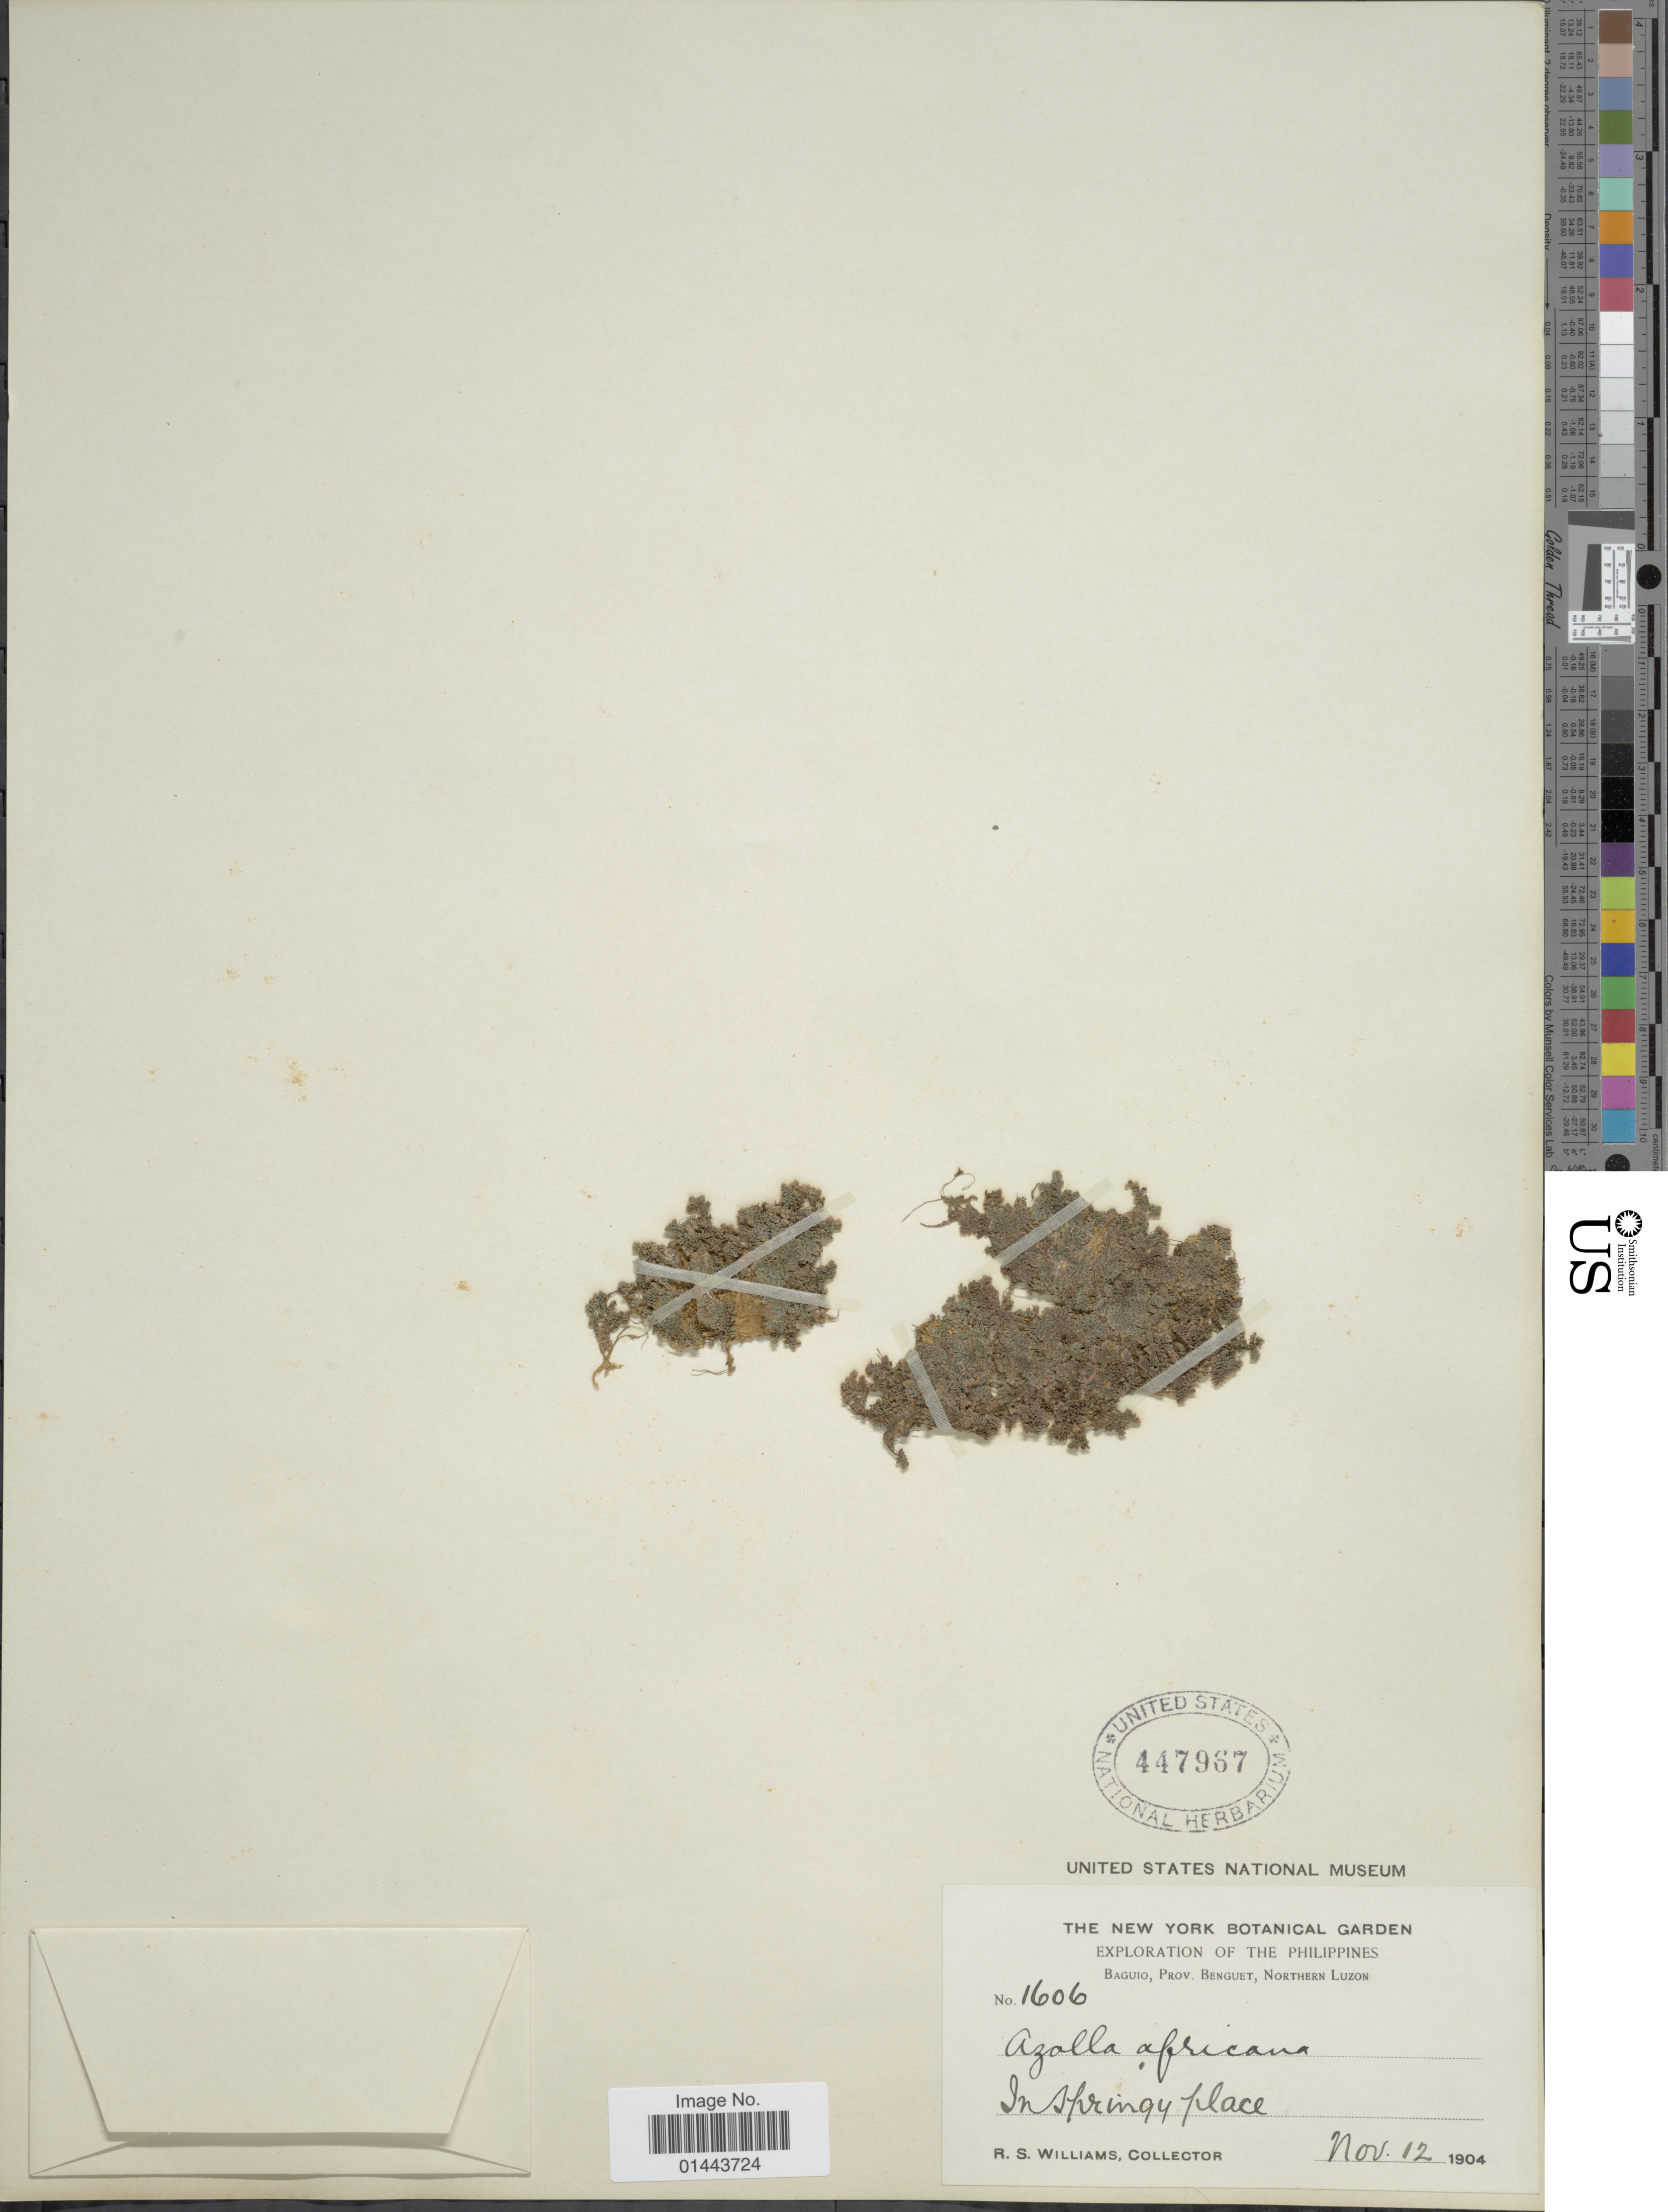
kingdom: Plantae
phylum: Tracheophyta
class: Polypodiopsida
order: Salviniales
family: Salviniaceae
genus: Azolla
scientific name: Azolla pinnata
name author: R. Br.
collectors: R. S. Williams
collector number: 1606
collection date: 1904-11-12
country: Philippines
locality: Baguio, Prov. Benguet, Northern Luzon, in springy place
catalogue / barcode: US 447967